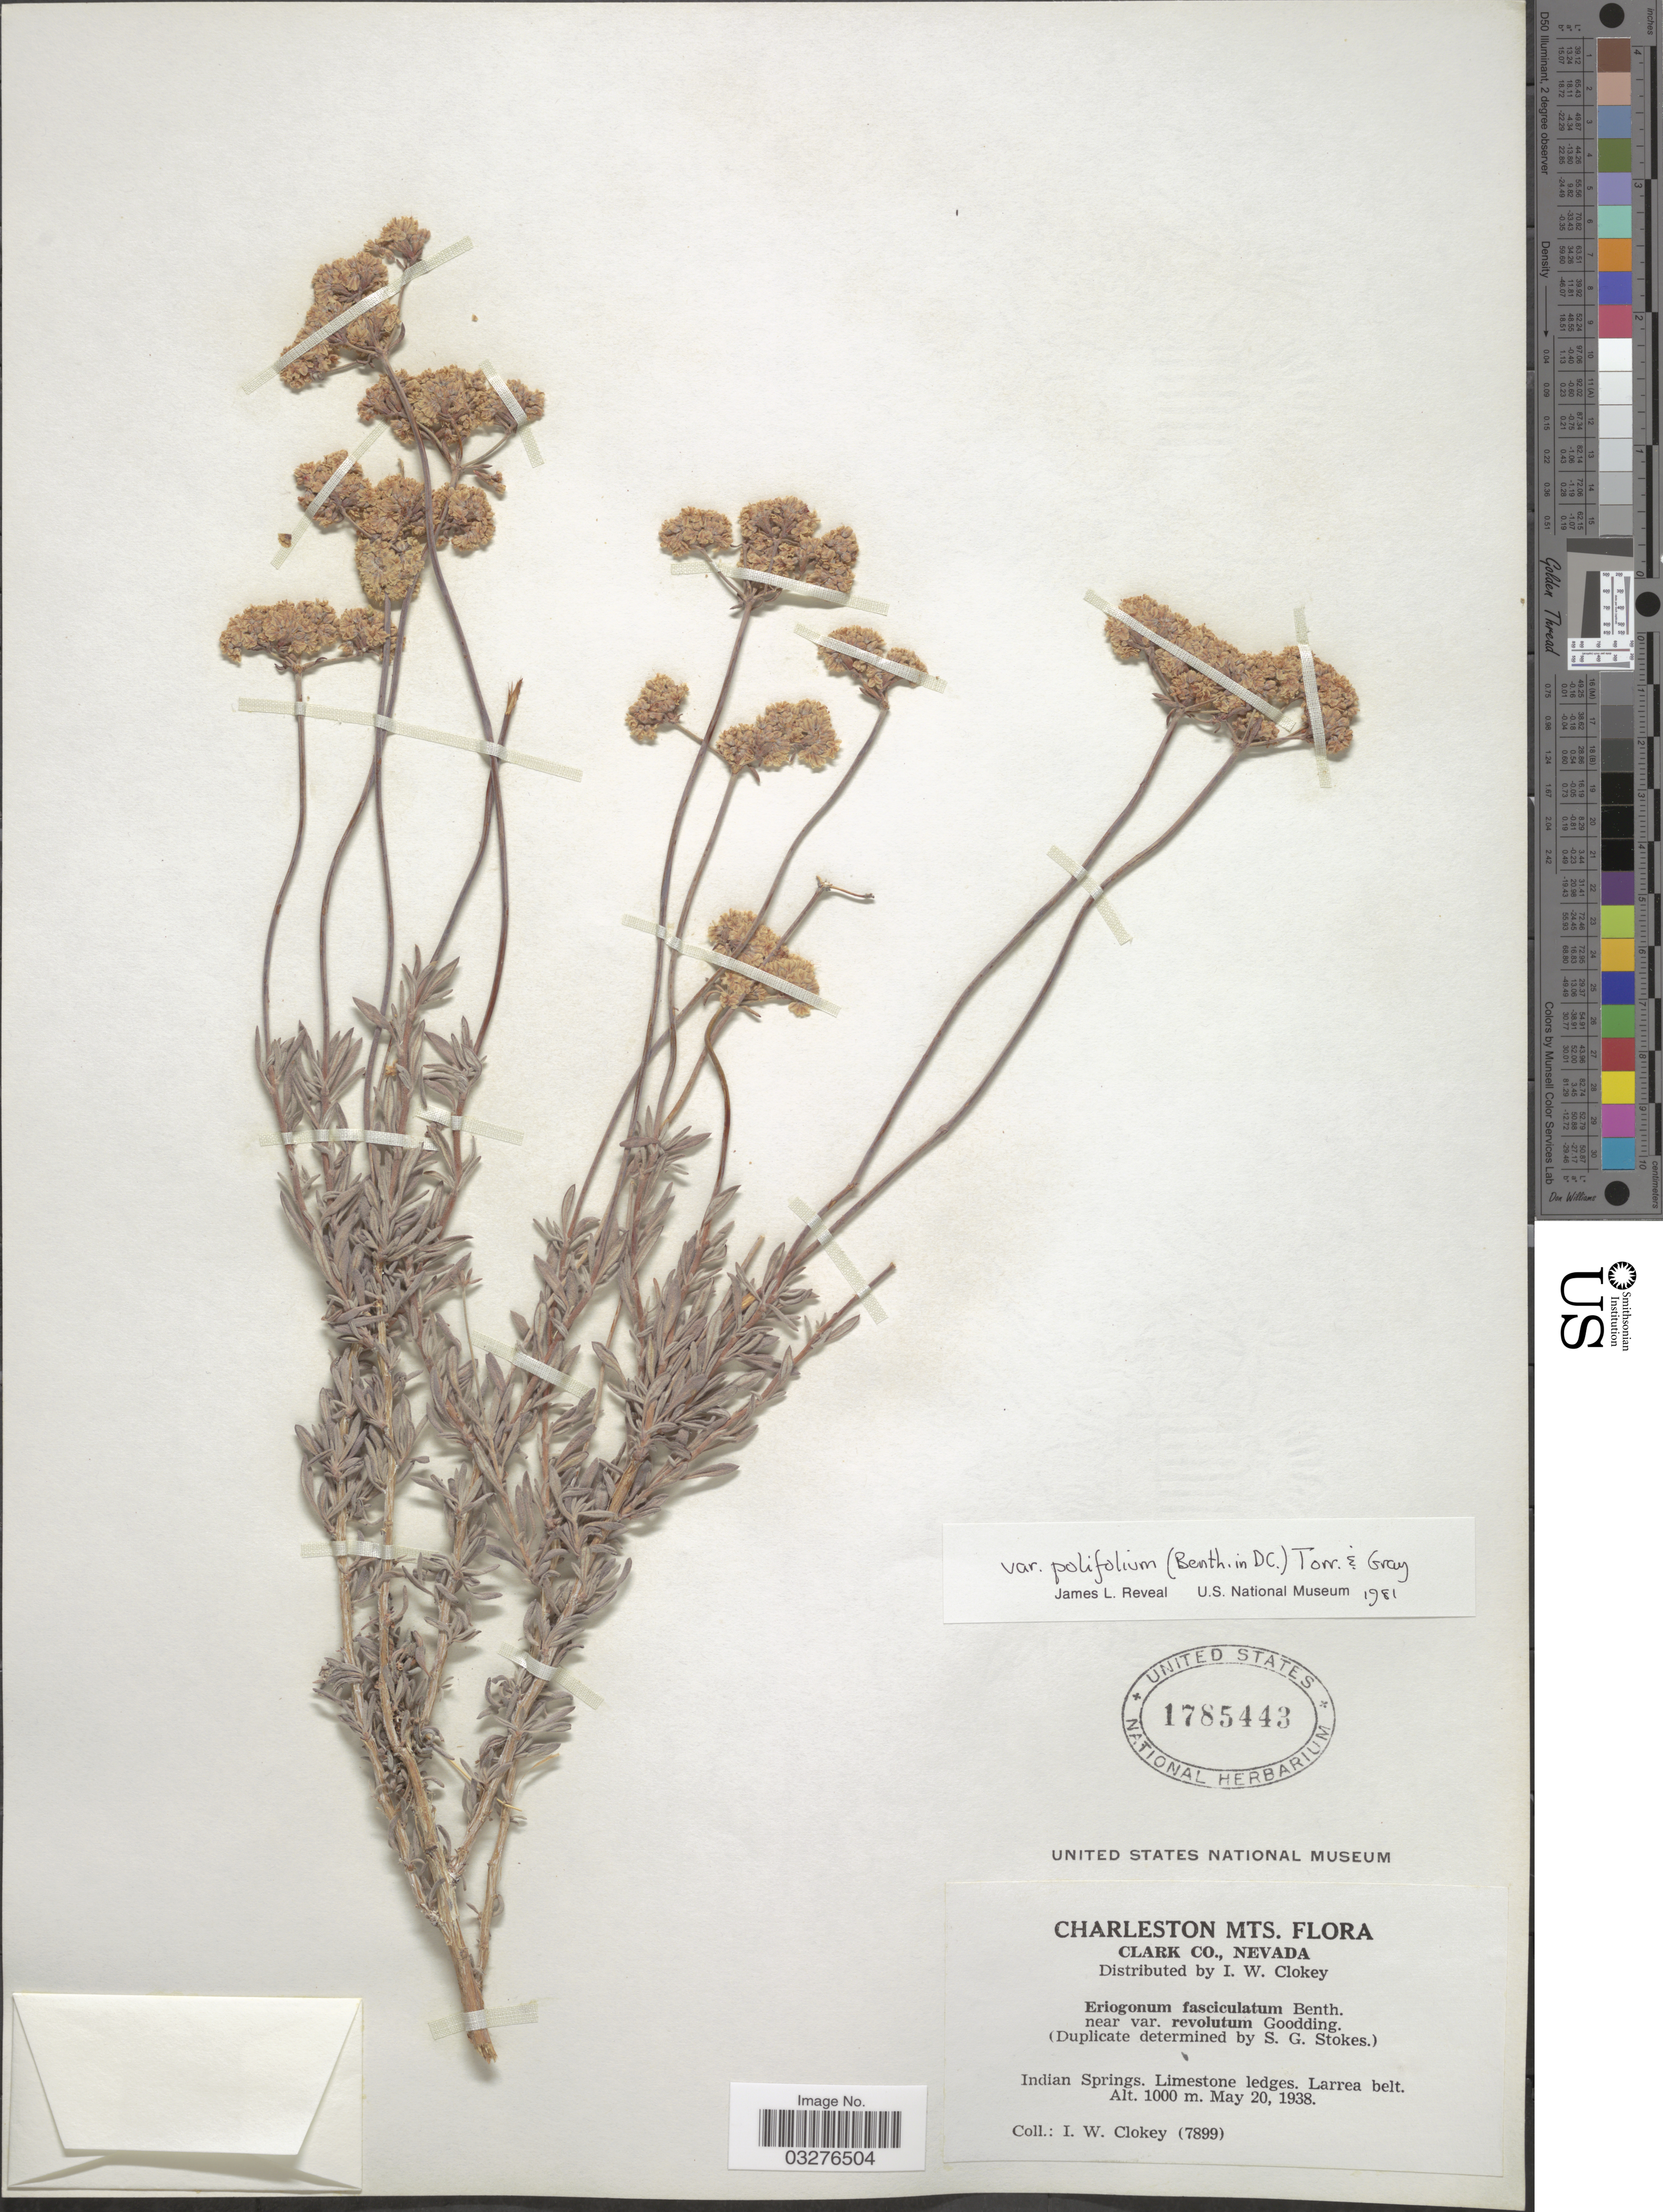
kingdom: Plantae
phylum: Tracheophyta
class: Magnoliopsida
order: Caryophyllales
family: Polygonaceae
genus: Eriogonum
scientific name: Eriogonum fasciculatum var. polifolium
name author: (Benth.) Torr. & A. Gray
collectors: I. W. Clokey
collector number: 7899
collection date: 1938-05-20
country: United States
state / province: Nevada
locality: Charleston Mts., Clark Co., Indian Springs, Larrea belt.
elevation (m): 1000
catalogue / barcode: US 1785443